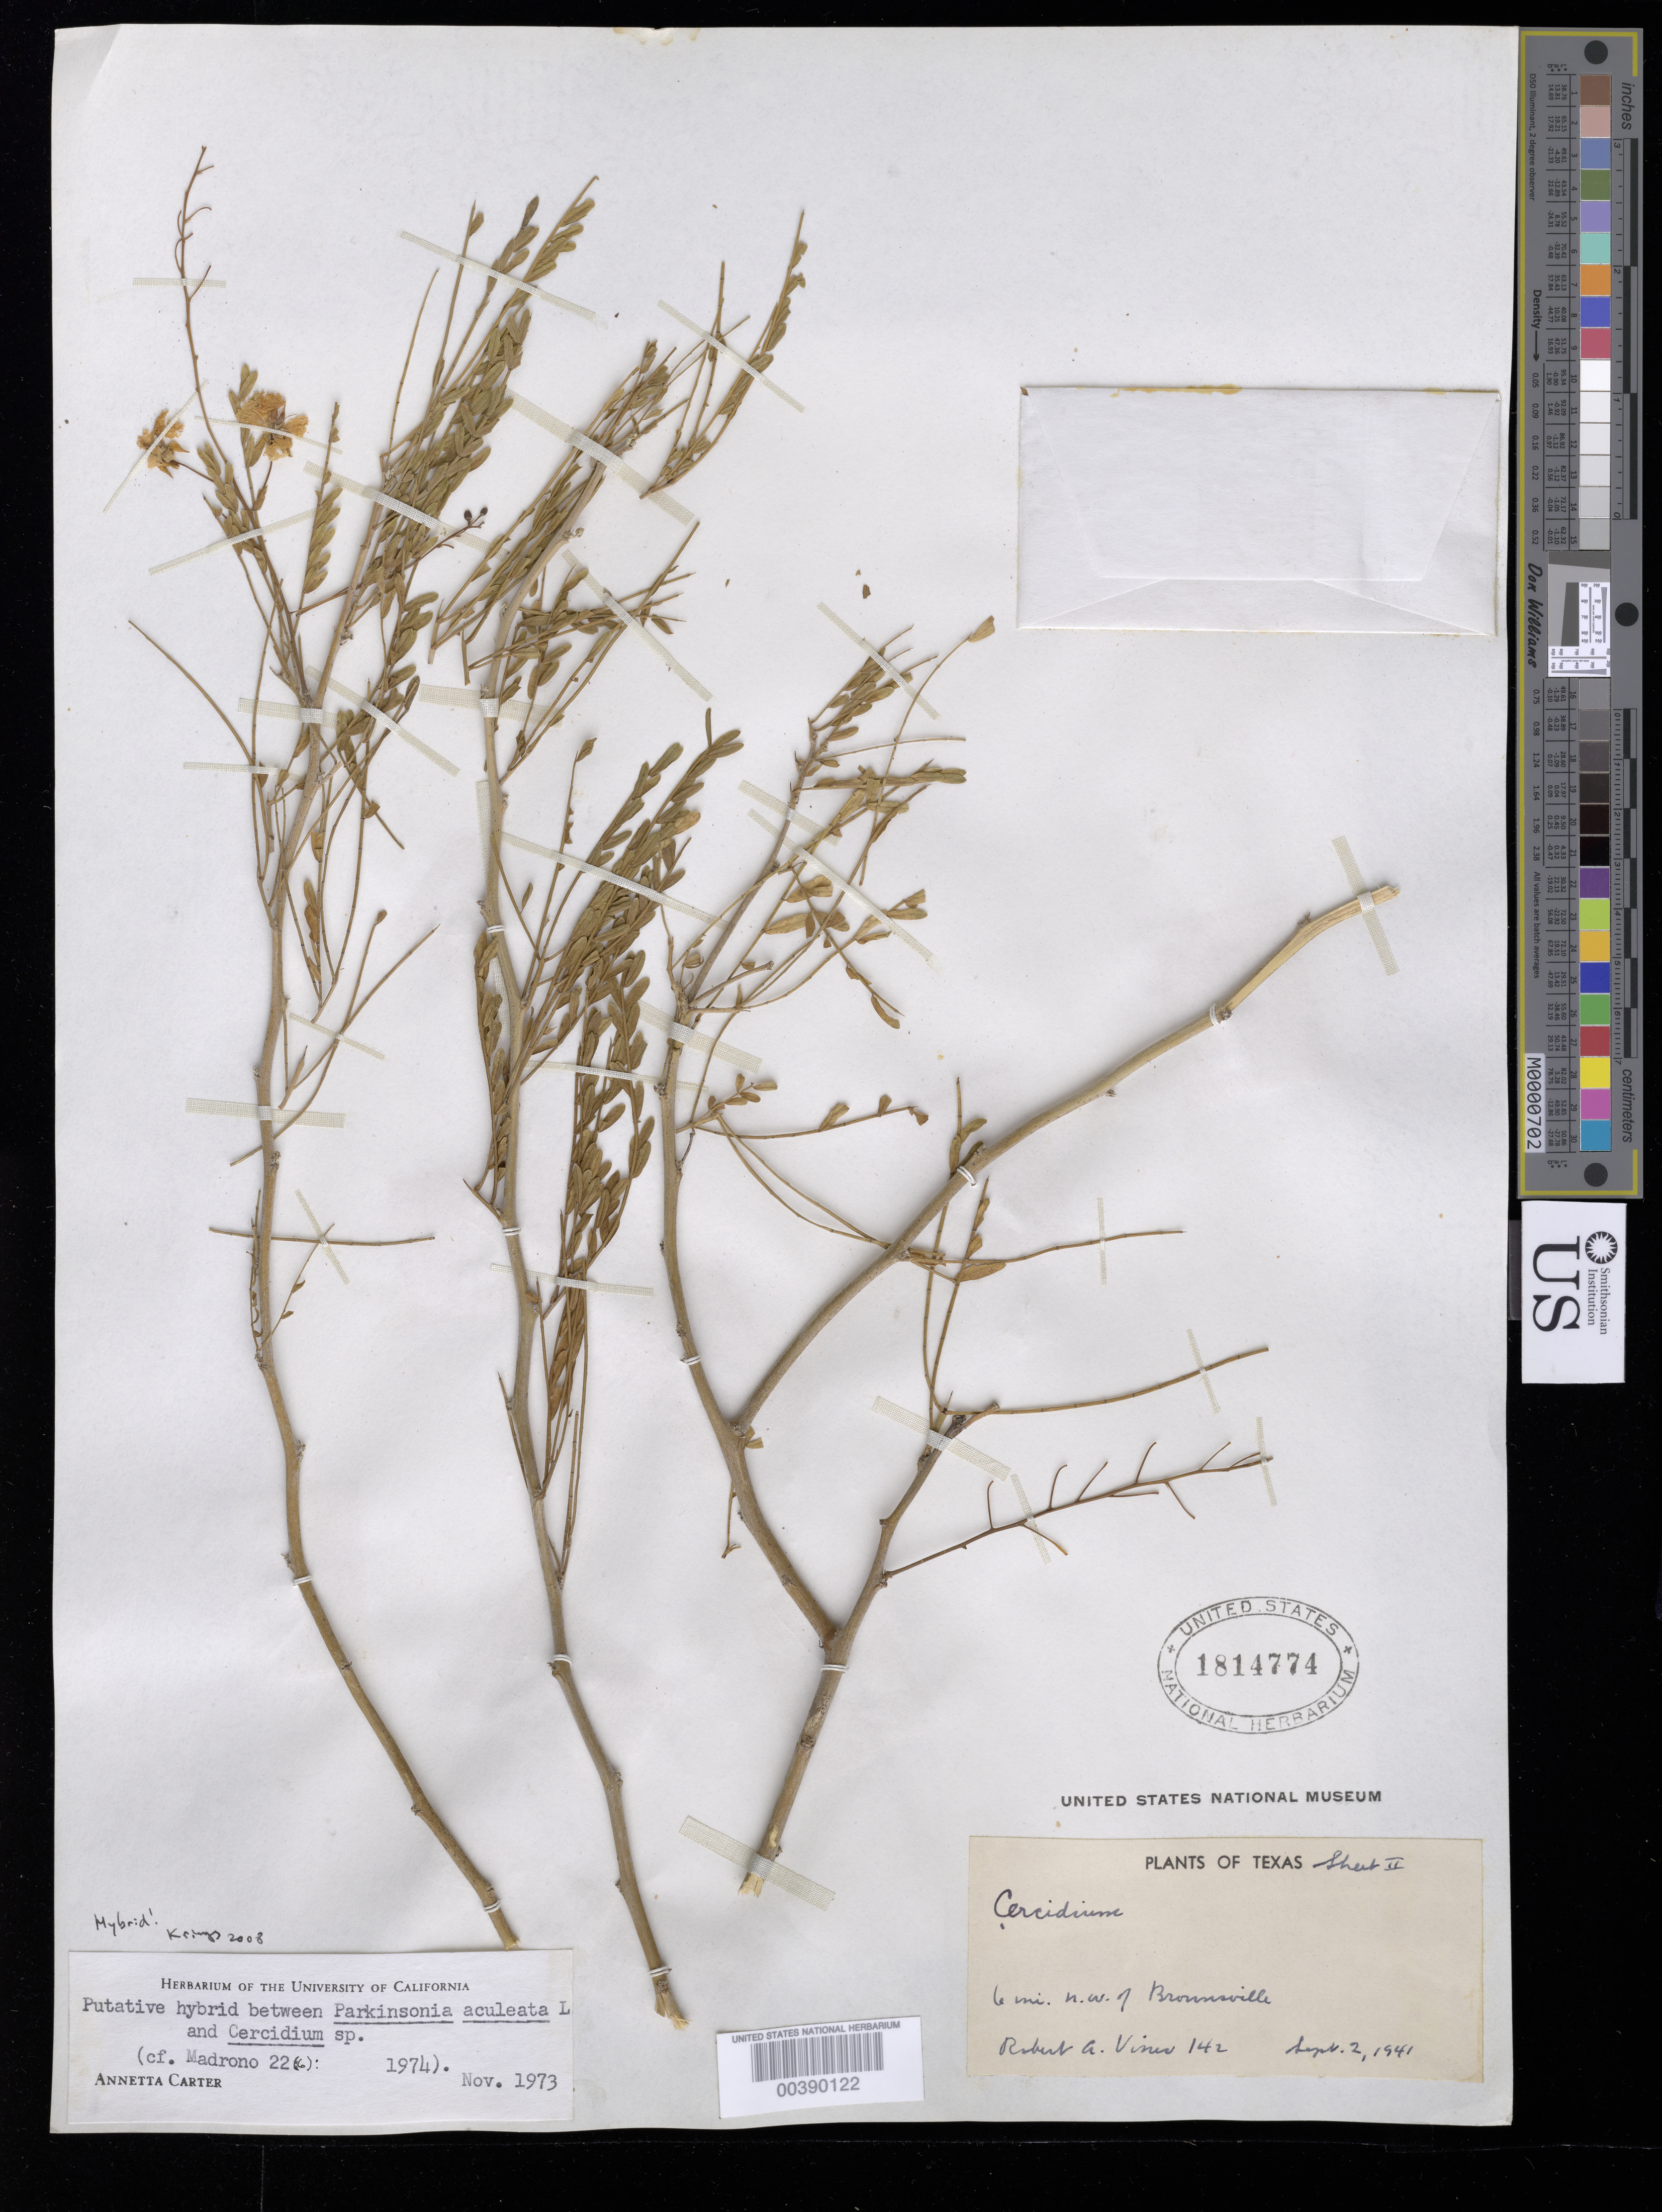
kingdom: Plantae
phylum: Tracheophyta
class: Magnoliopsida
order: Fabales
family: Fabaceae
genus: Parkinsonia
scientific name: Parkinsonia aculeata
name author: L.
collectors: R. Vines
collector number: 142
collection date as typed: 02 Sep 1941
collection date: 1941-09-02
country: United States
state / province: Texas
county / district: Cameron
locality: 6 mi nw brownsville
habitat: In hard dry soil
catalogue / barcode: US 1814774